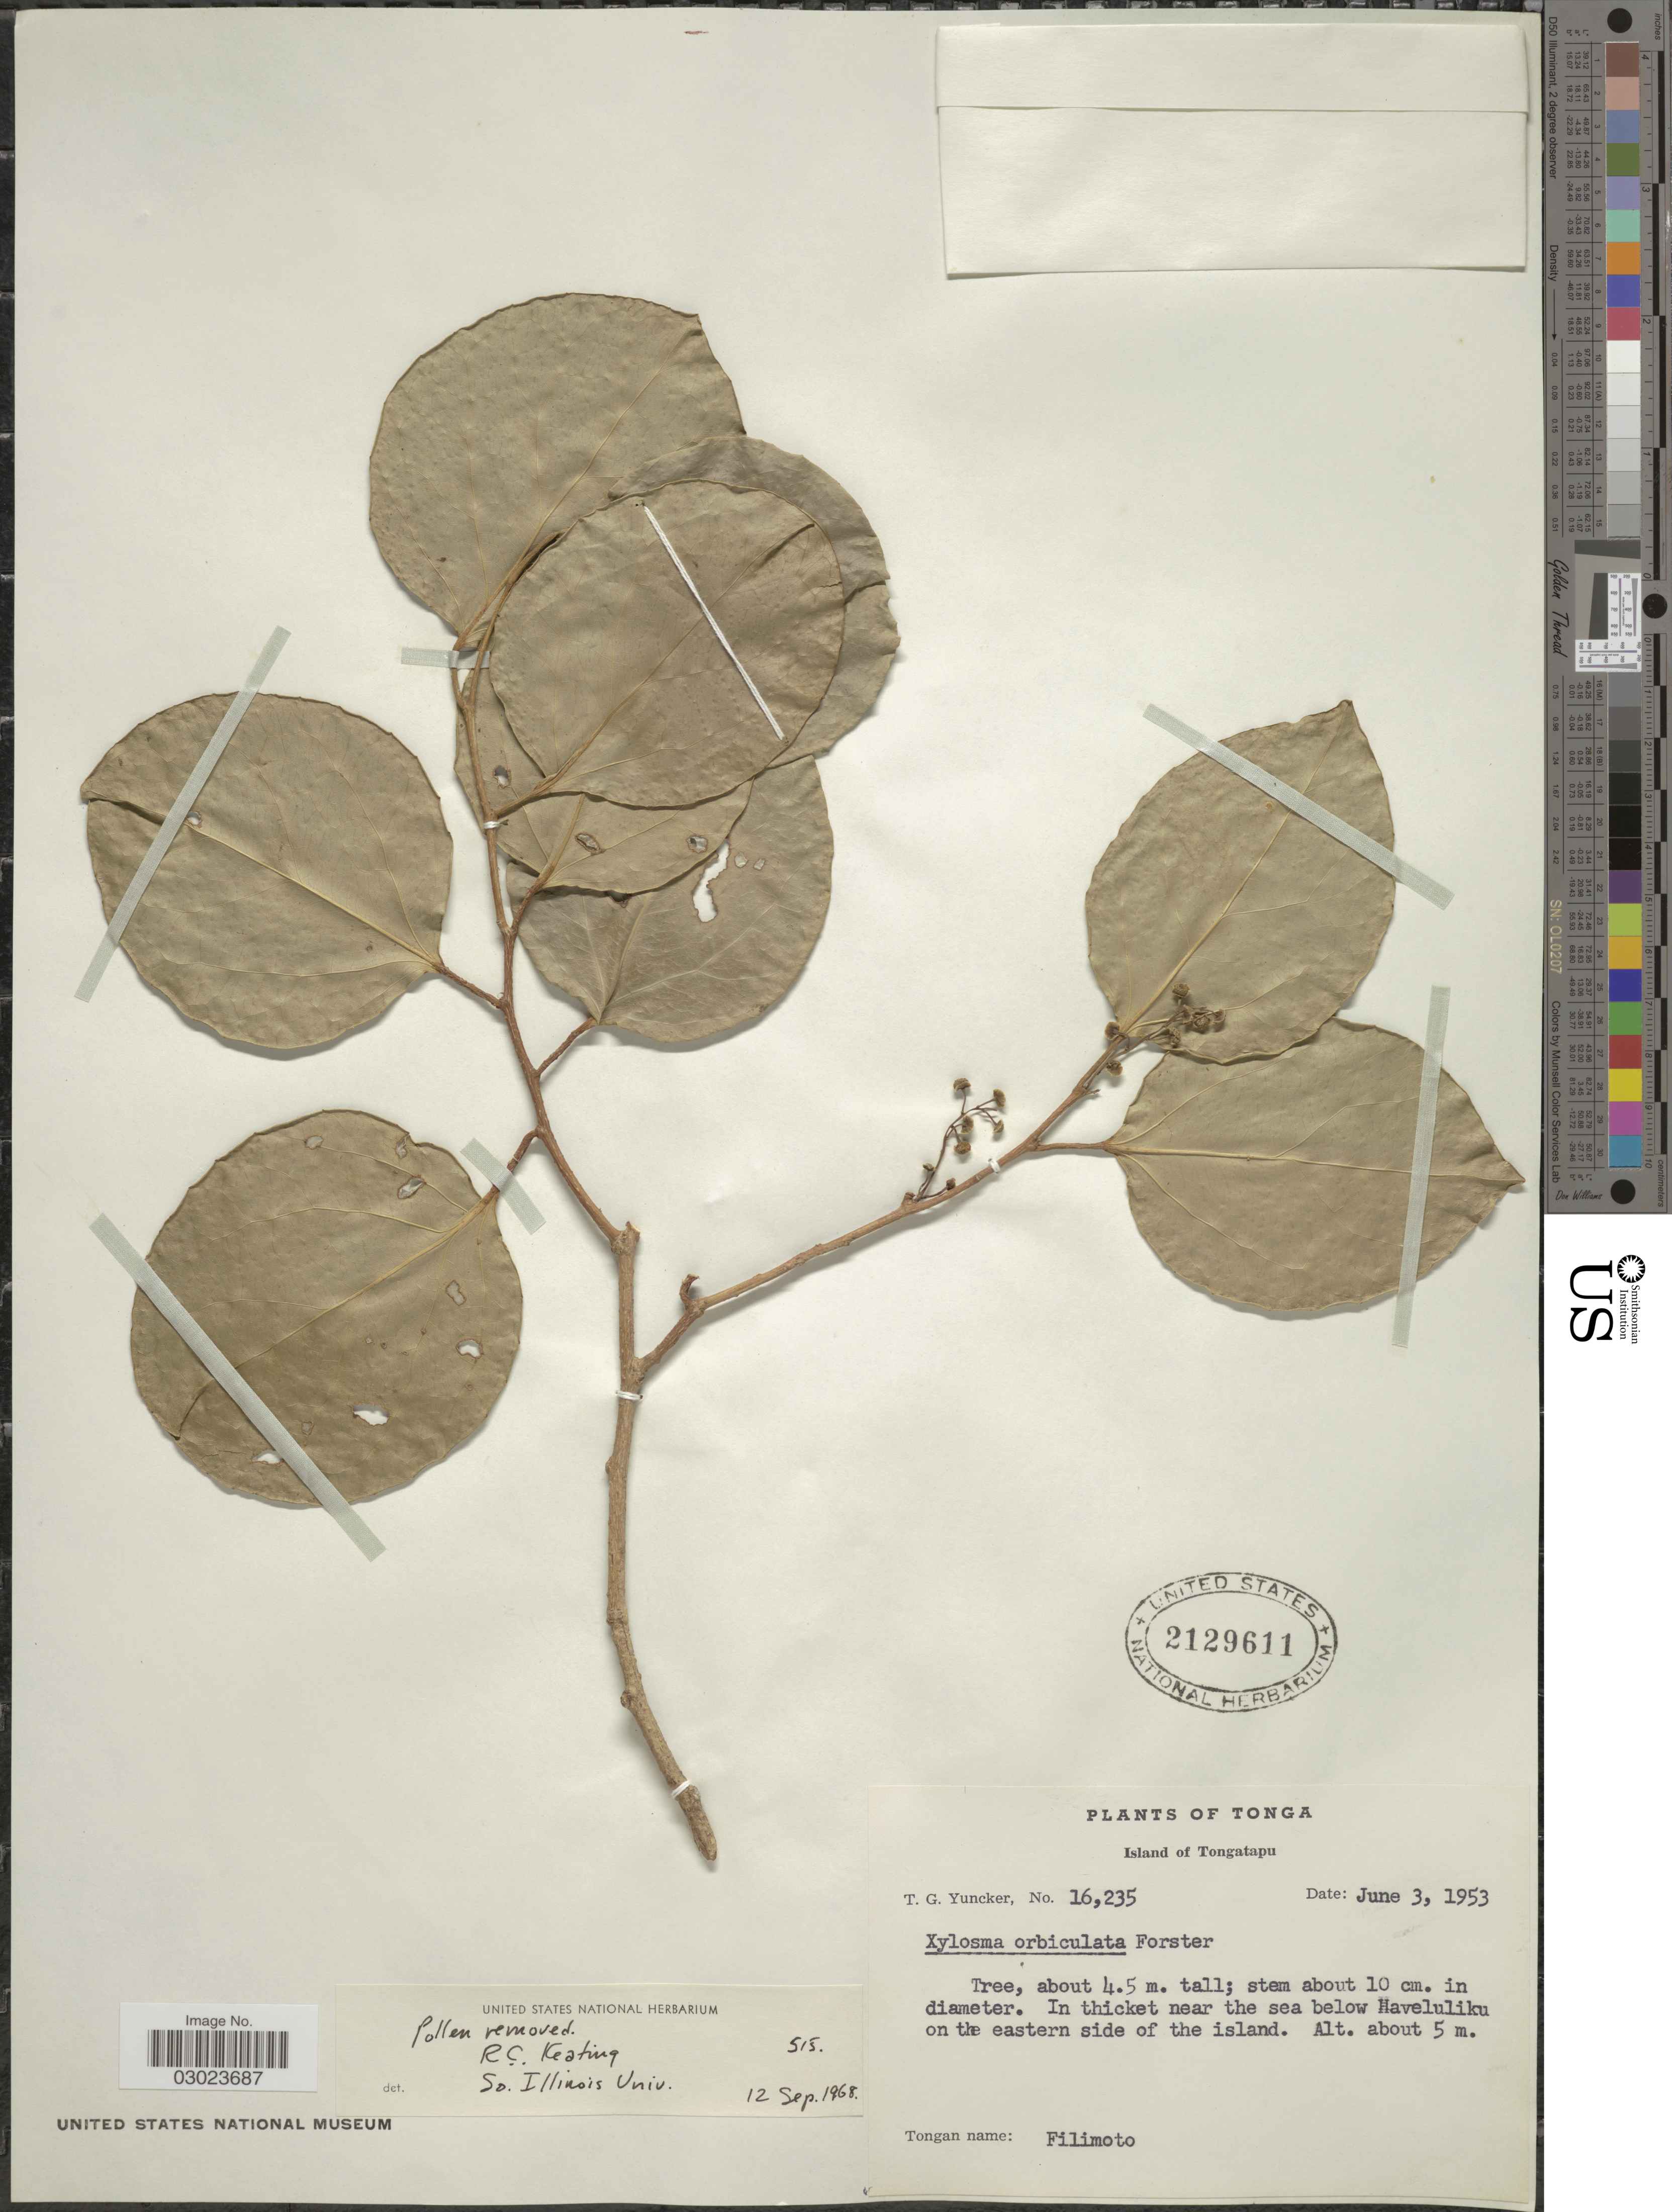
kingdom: Plantae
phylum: Tracheophyta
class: Magnoliopsida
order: Malpighiales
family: Salicaceae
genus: Xylosma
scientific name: Xylosma smithiana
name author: Fosberg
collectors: T. G. Yuncker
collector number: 16235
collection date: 1953-06-03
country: Tonga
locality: Island of Tongatapu. In thicket near the sea below Haveluliku on the eastern side of the island.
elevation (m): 5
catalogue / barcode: US 2129611